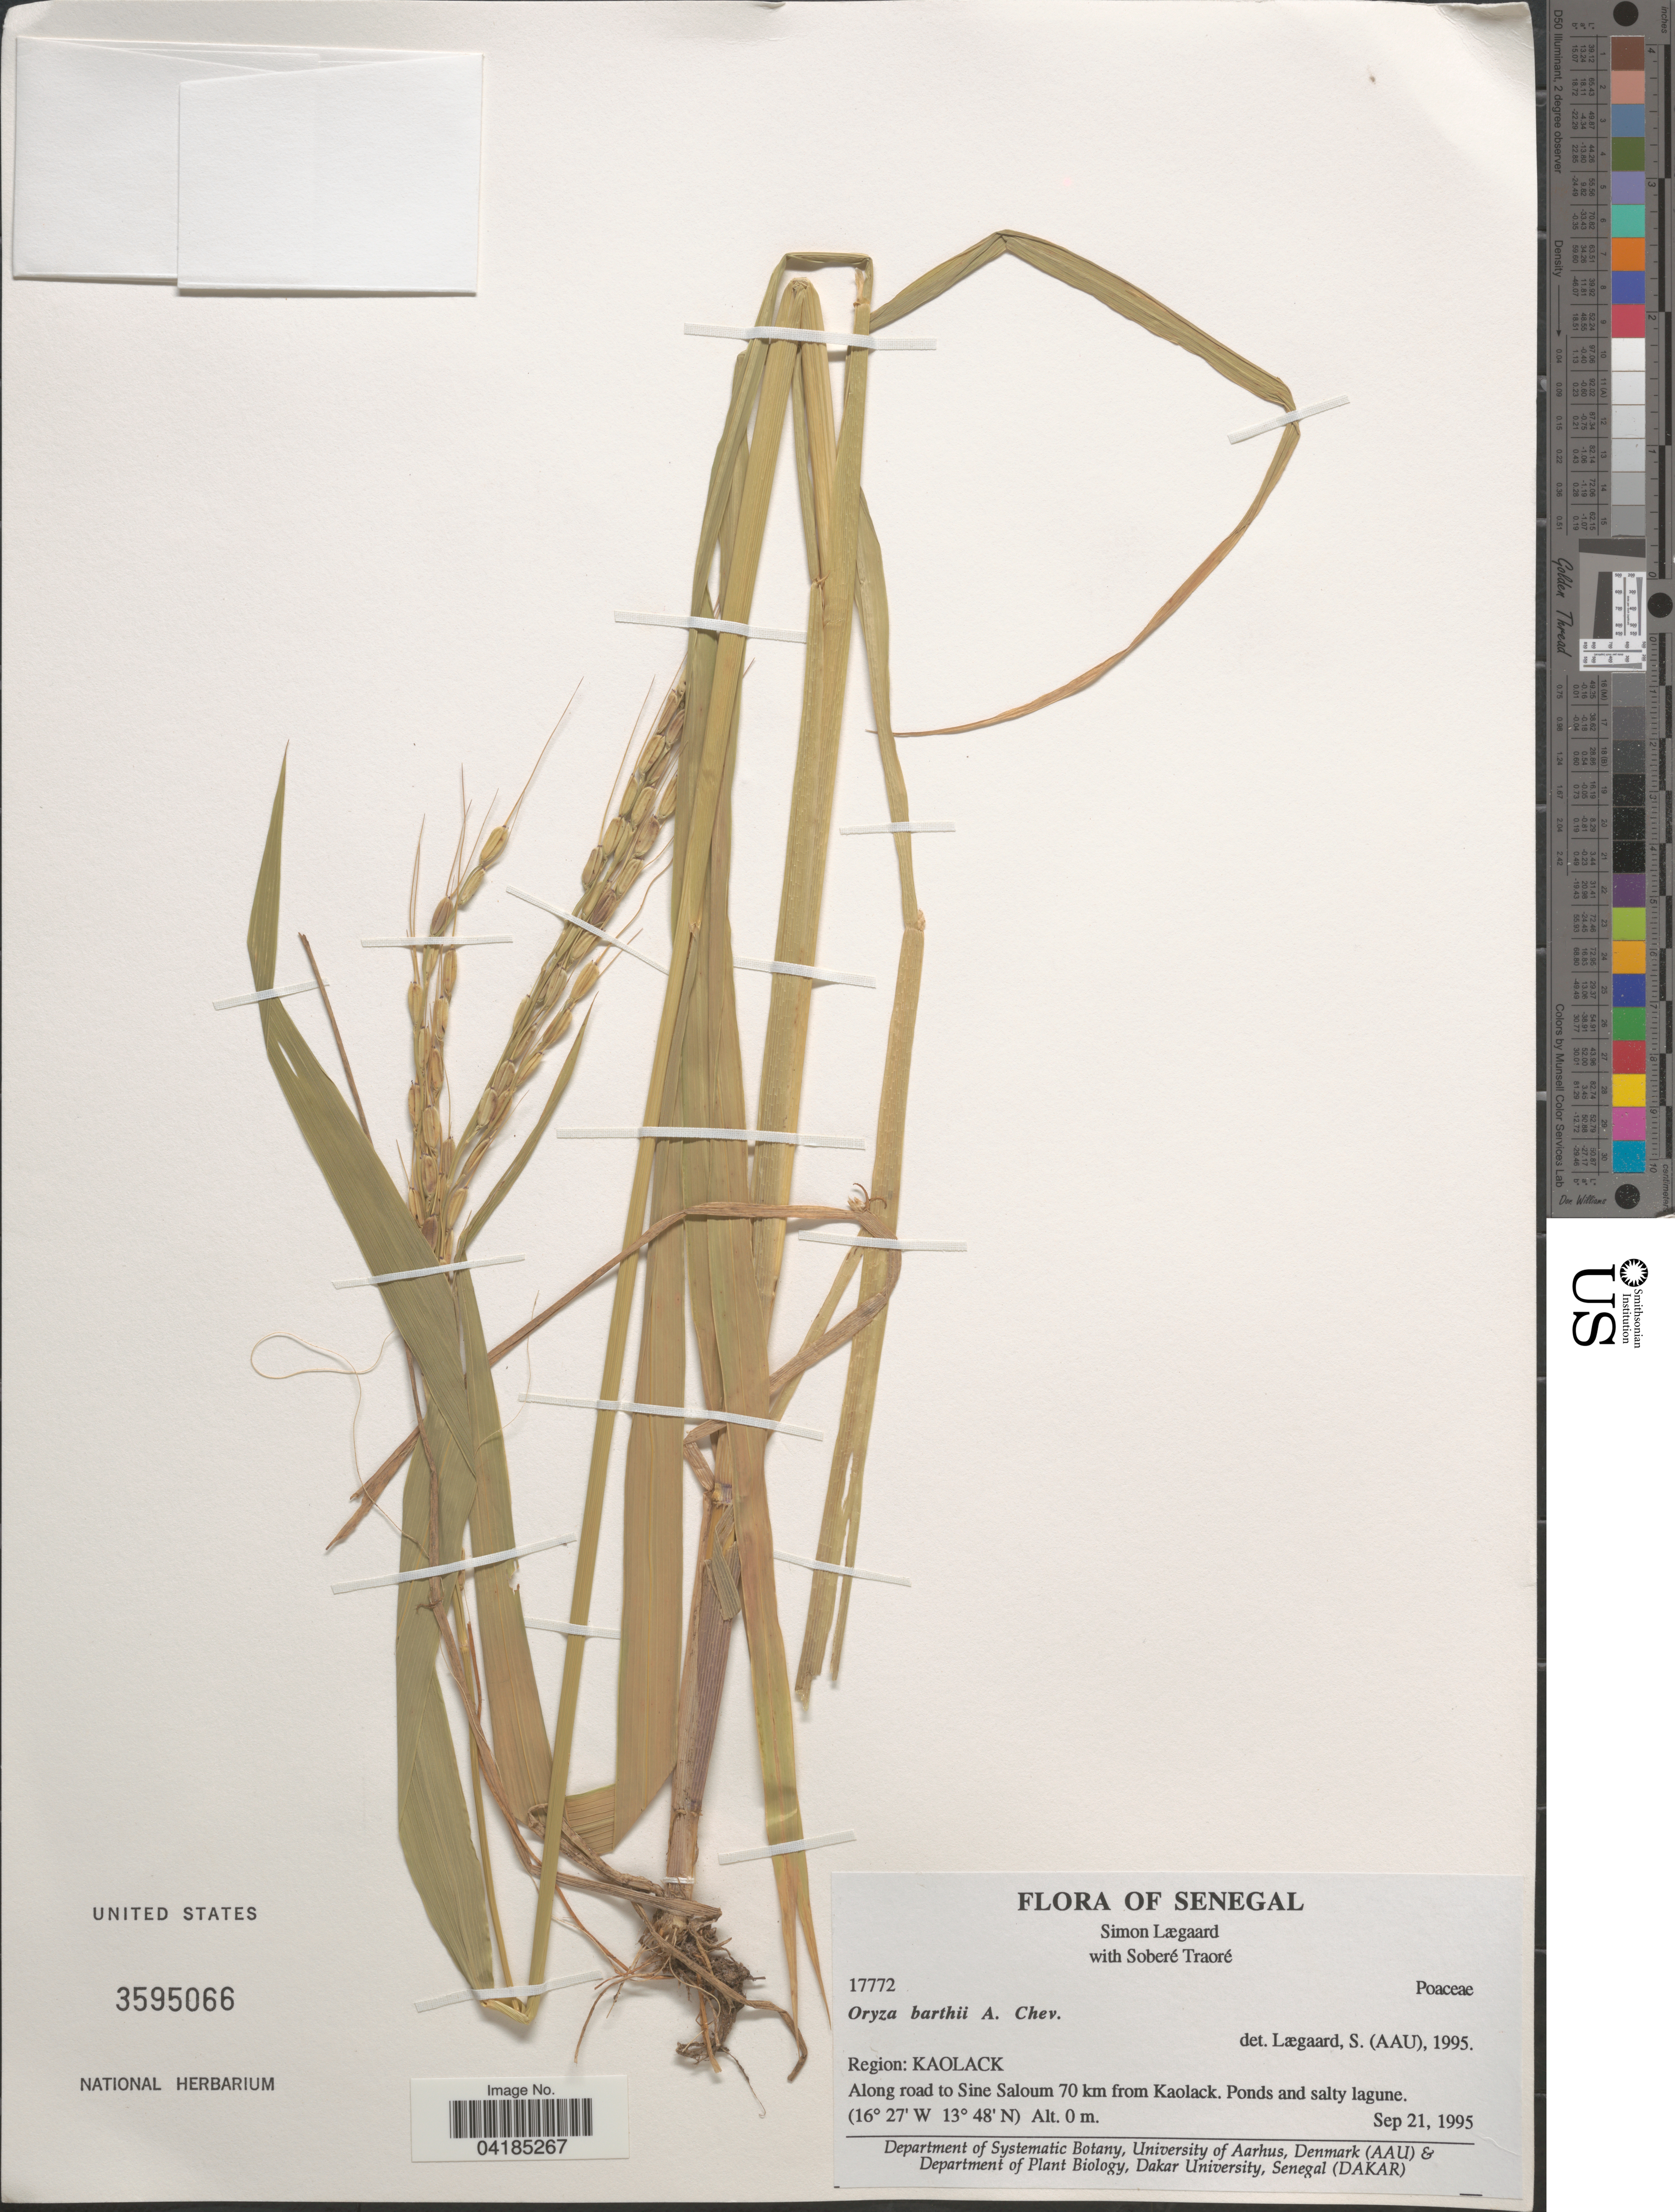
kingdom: Plantae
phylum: Tracheophyta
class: Liliopsida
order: Poales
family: Poaceae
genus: Oryza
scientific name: Oryza barthii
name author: A. Chev.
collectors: S. Lægaard & S. Traore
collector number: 17772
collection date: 1995-09-21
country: Senegal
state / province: Kaolack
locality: Region: Kaolack. Along road to Sine Saloum 70 km from Kaolack.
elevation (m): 0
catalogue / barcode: US 3595066